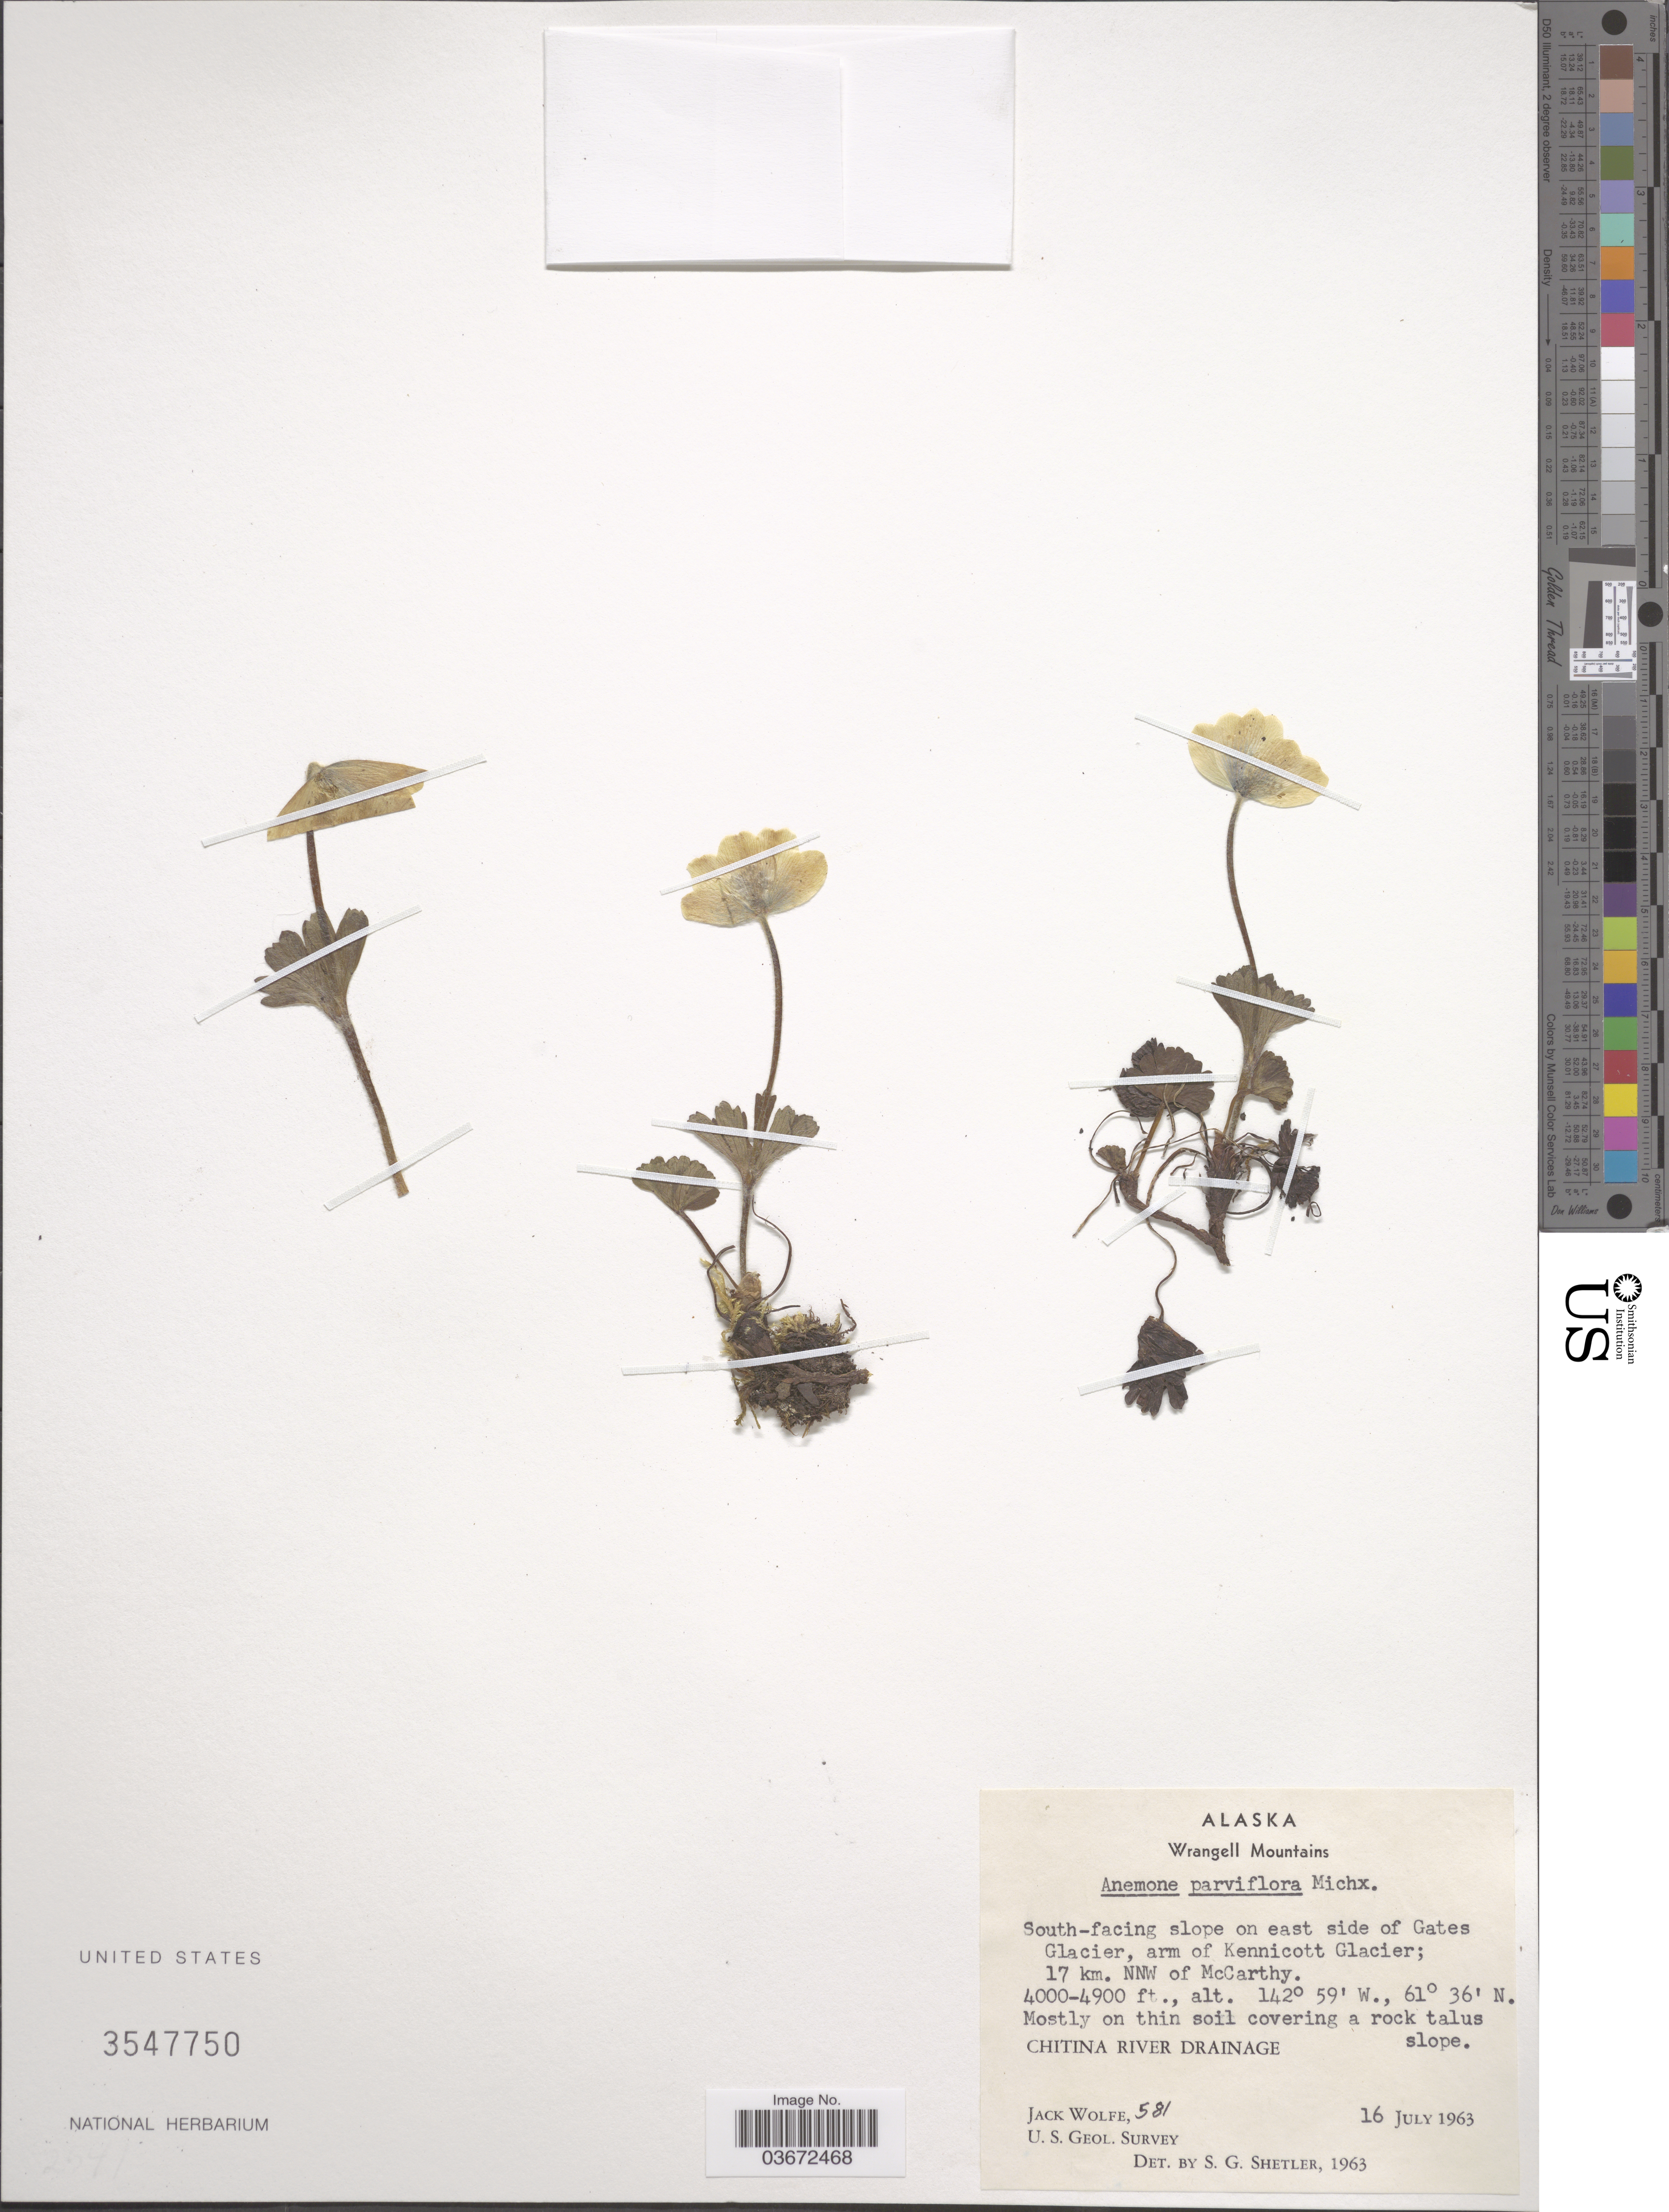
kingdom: Plantae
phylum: Tracheophyta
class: Magnoliopsida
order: Ranunculales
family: Ranunculaceae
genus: Anemone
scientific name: Anemone parviflora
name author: Michx.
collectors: J. Wolfe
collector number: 581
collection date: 1963-07-16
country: United States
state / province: Alaska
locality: Wrangell Mountains. South-facing slope on east side of Gates Glacier, arm of Kennicott Glacier 17 km. NNW of McCarthy. Chitina River Drainage.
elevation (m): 1219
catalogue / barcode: US 3547750